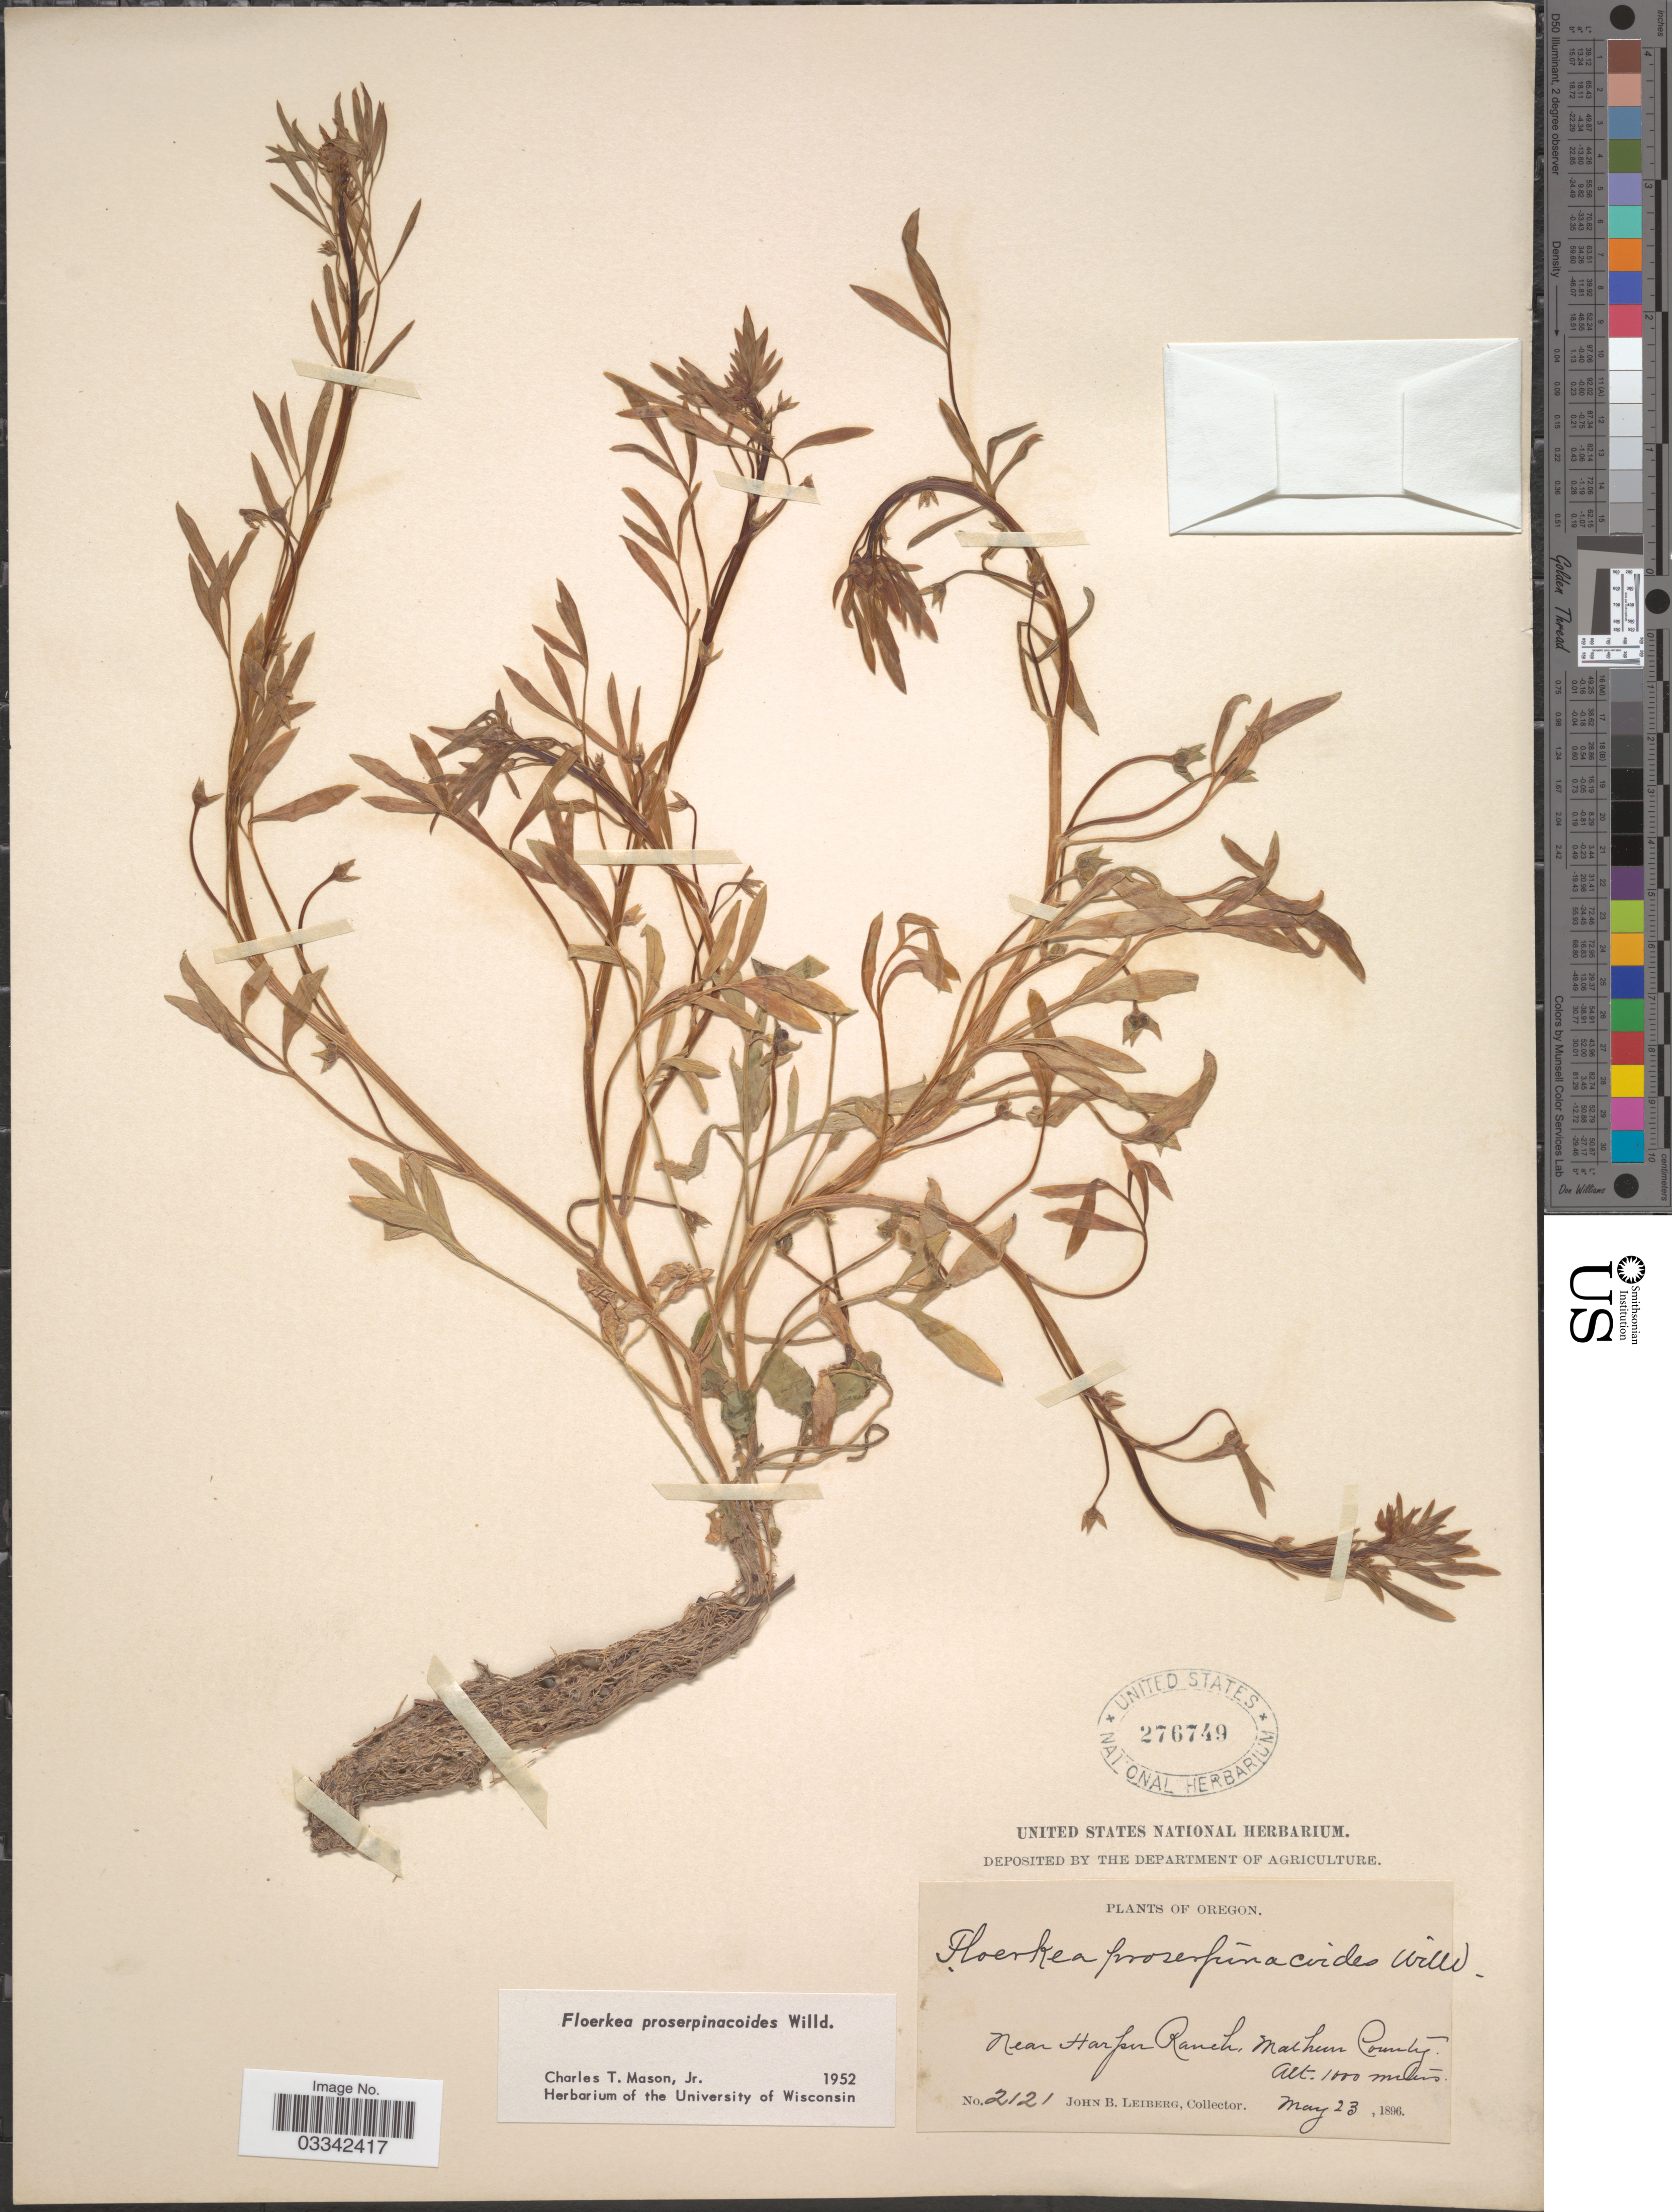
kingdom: Plantae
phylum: Tracheophyta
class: Magnoliopsida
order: Brassicales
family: Limnanthaceae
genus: Floerkea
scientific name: Floerkea proserpinacoides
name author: Willd.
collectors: J. B. Leiberg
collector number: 2121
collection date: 1896-05-23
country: United States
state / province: Oregon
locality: Near Harper Ranch, Malheur County.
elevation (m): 1000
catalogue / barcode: US 276749